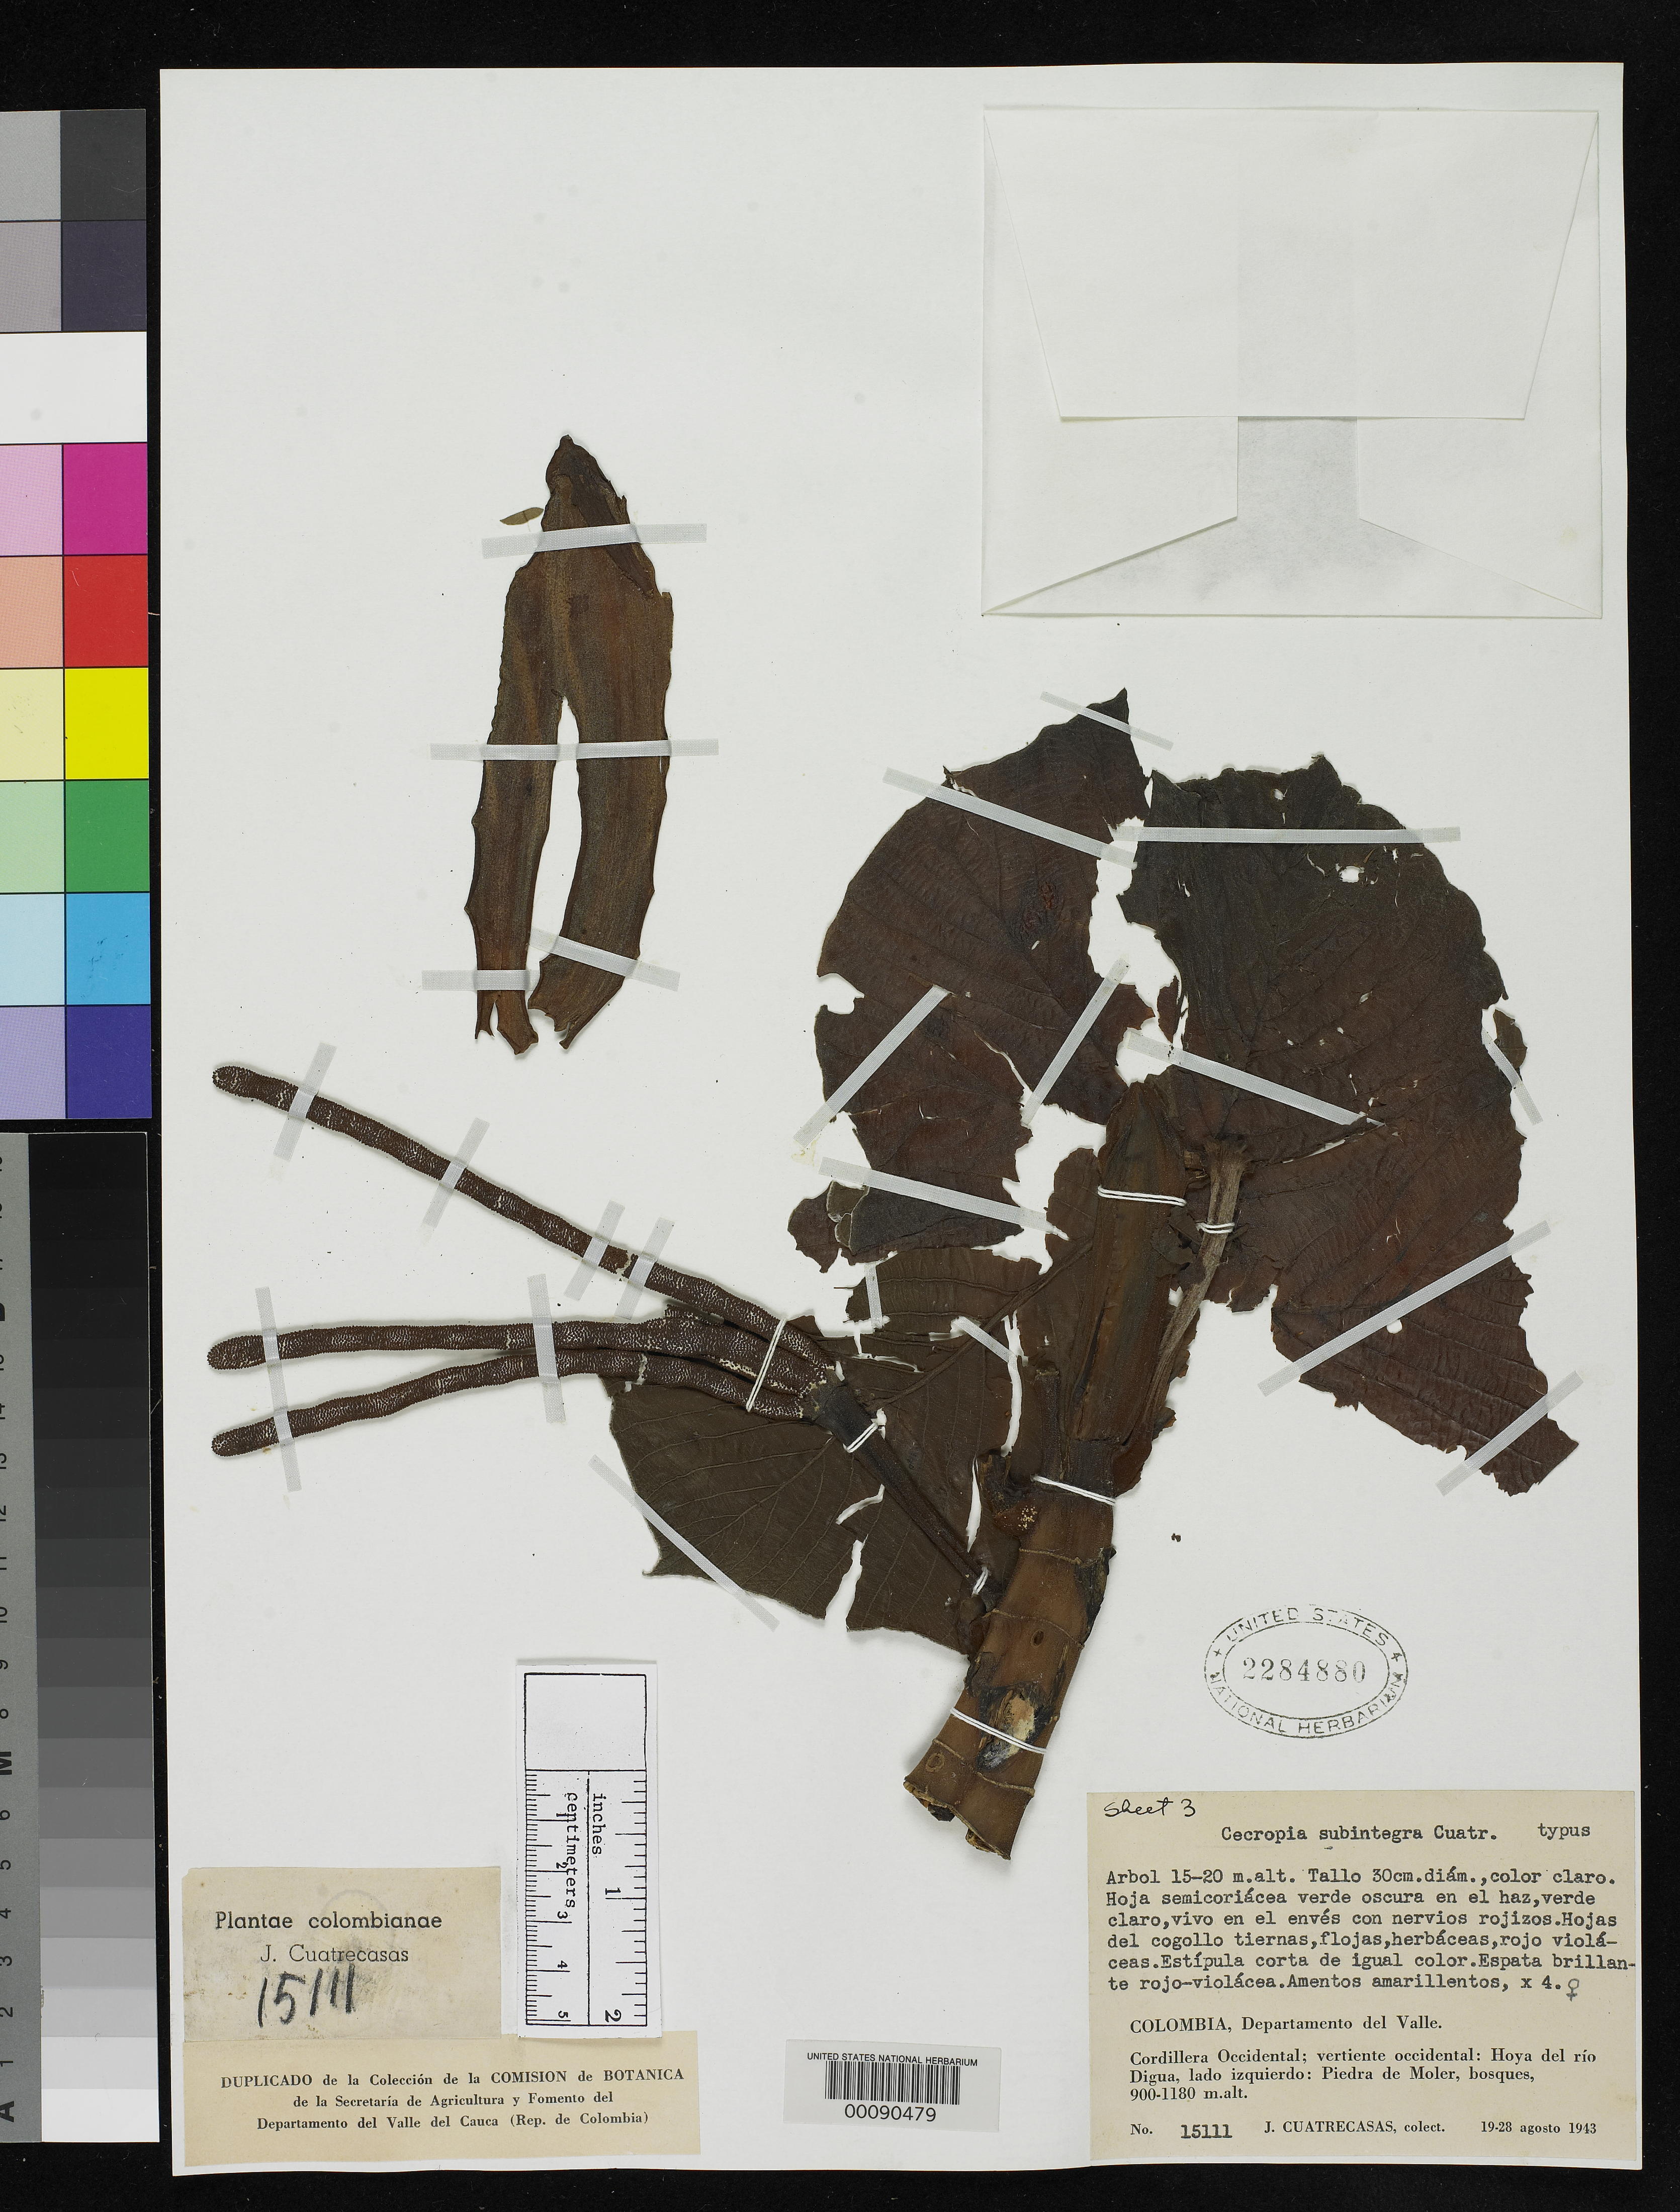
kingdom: Plantae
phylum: Tracheophyta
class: Magnoliopsida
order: Rosales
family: Urticaceae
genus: Cecropia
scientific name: Cecropia subintegra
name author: Cuatrec.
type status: Isotype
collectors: J. Cuatrecasas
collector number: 15111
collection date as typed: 19 Aug 1943 to 28 Aug 1943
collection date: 1943-08-19/1943-08-28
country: Colombia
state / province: Valle del Cauca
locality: Hoya del Rio Digua, Piedra de Moler.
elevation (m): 900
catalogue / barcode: US 2284880